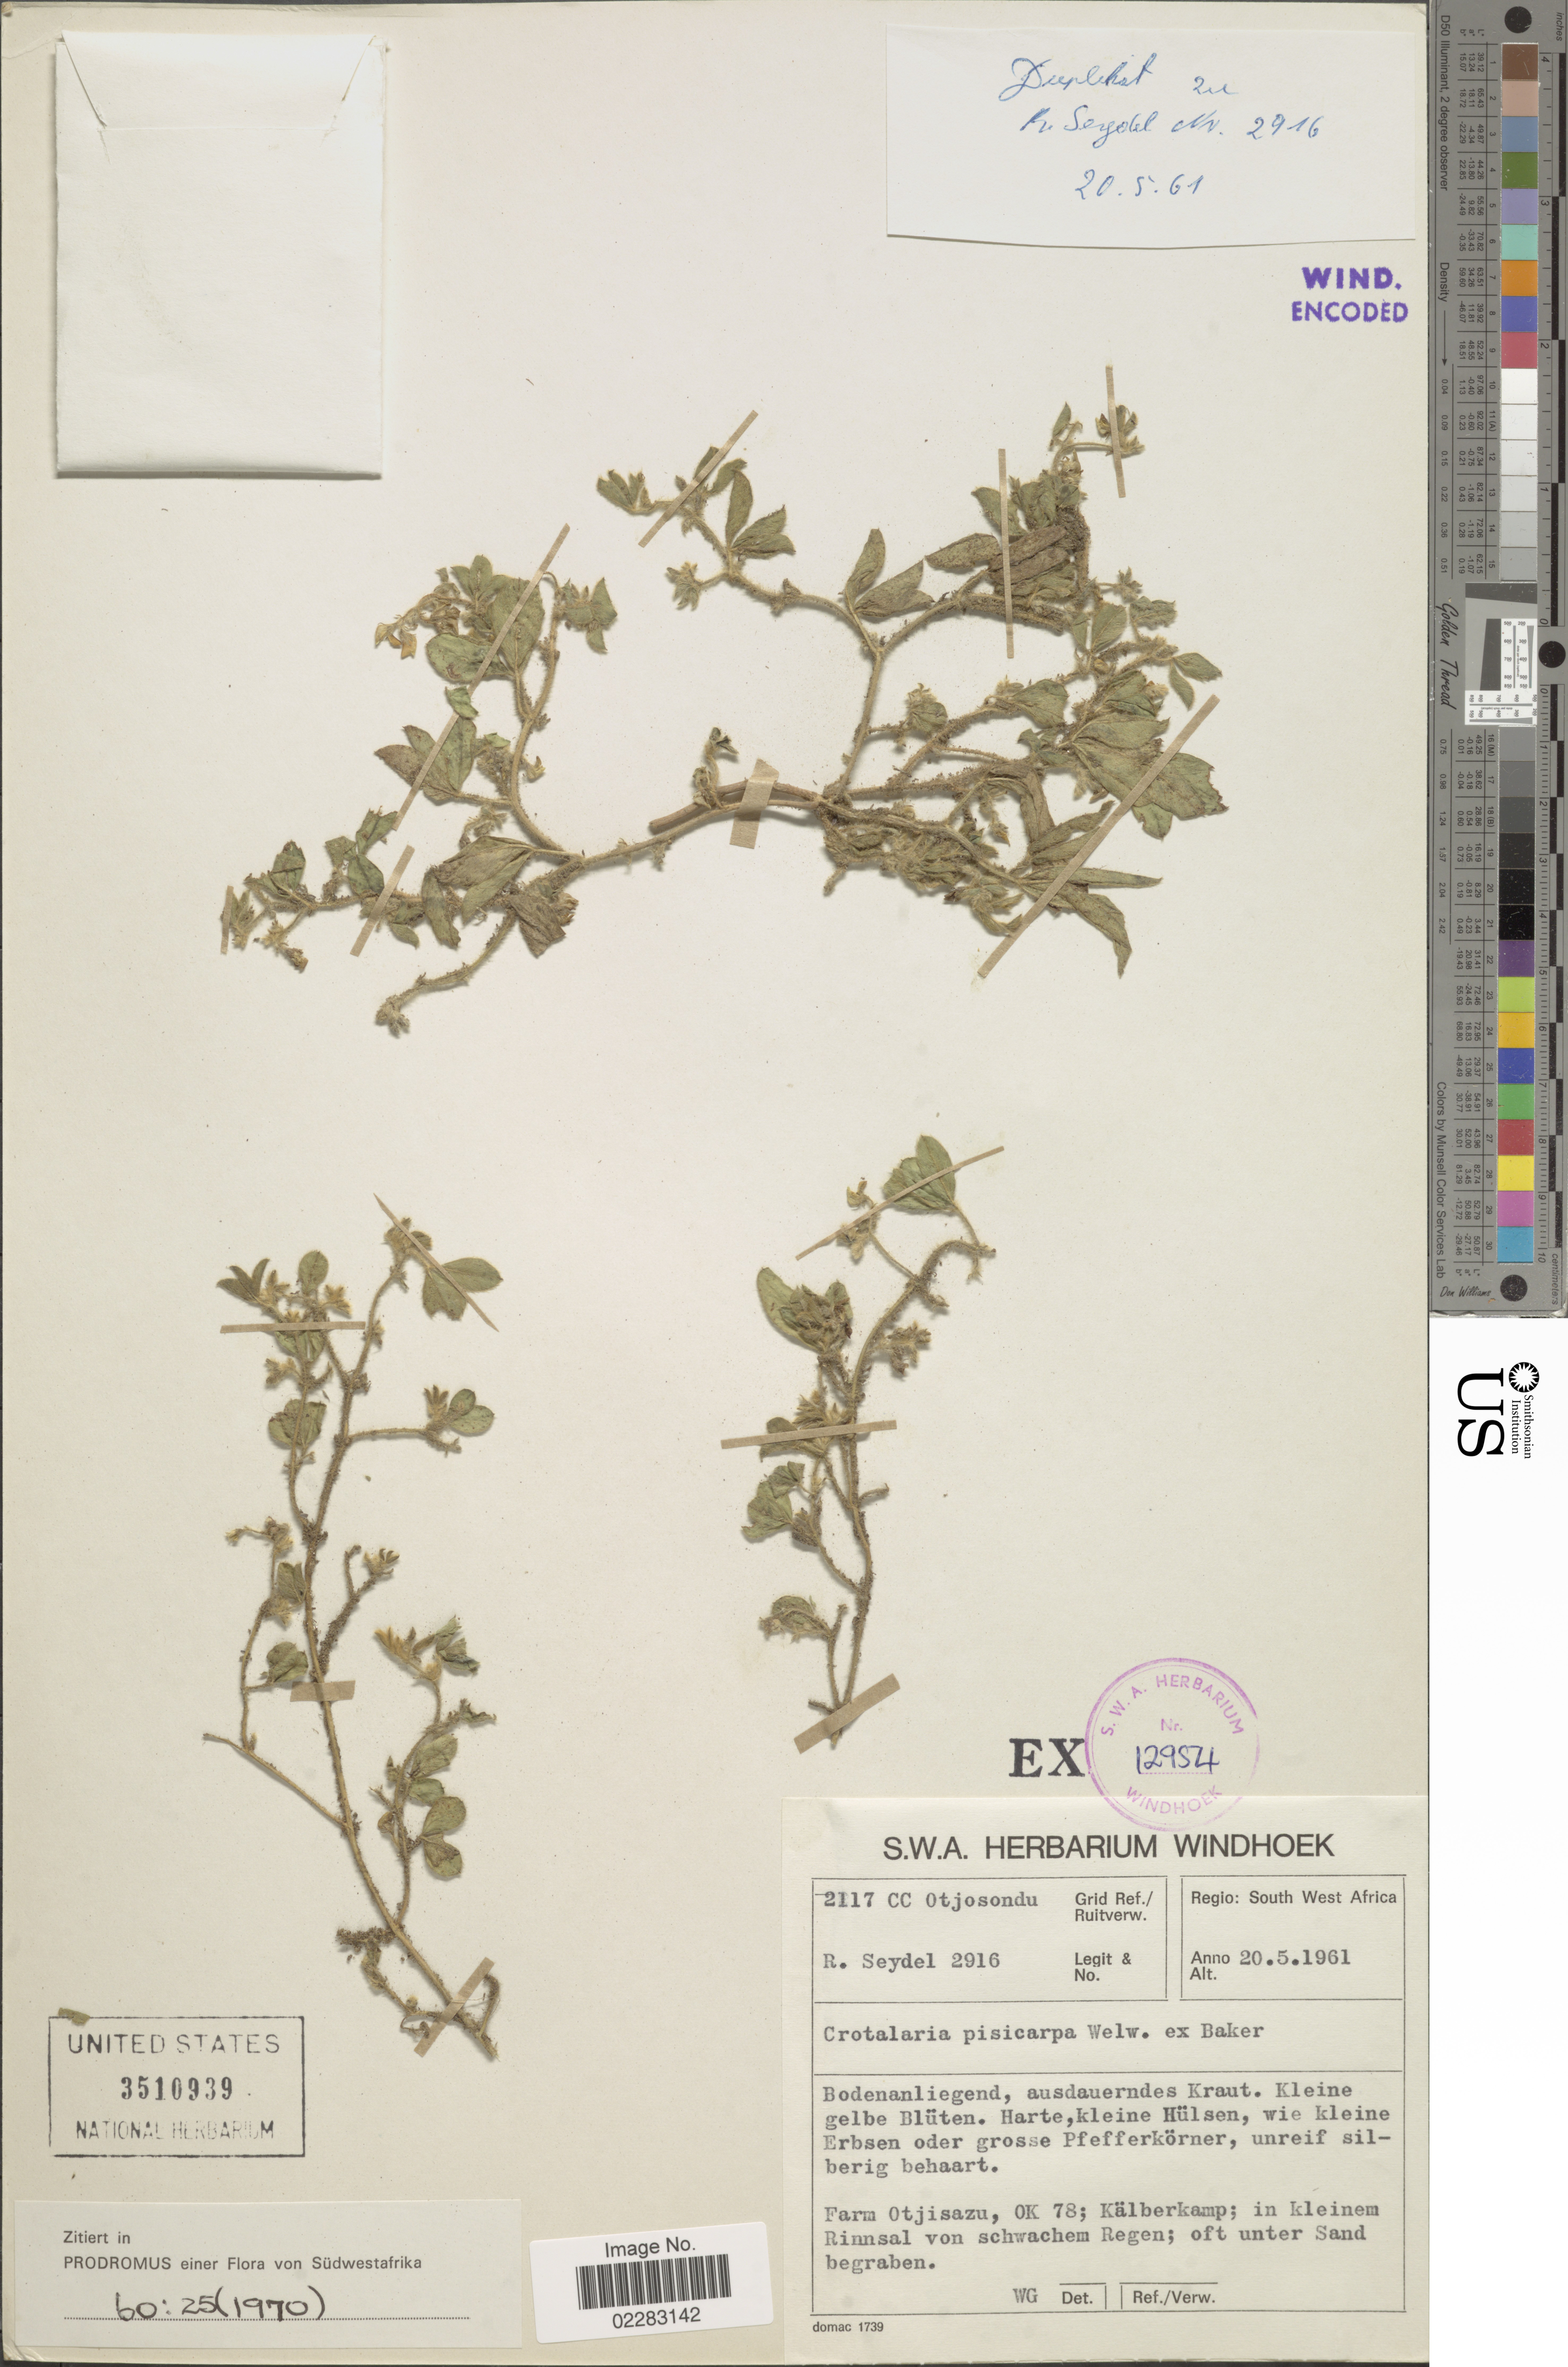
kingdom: Plantae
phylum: Tracheophyta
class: Magnoliopsida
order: Fabales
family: Fabaceae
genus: Crotalaria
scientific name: Crotalaria pisicarpa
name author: Baker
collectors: R. Seydel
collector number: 2916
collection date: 1961-05-20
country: Namibia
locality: South West Africa, Farm Otjisazu, OK 78; Kalberkamp.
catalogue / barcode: US 3510939